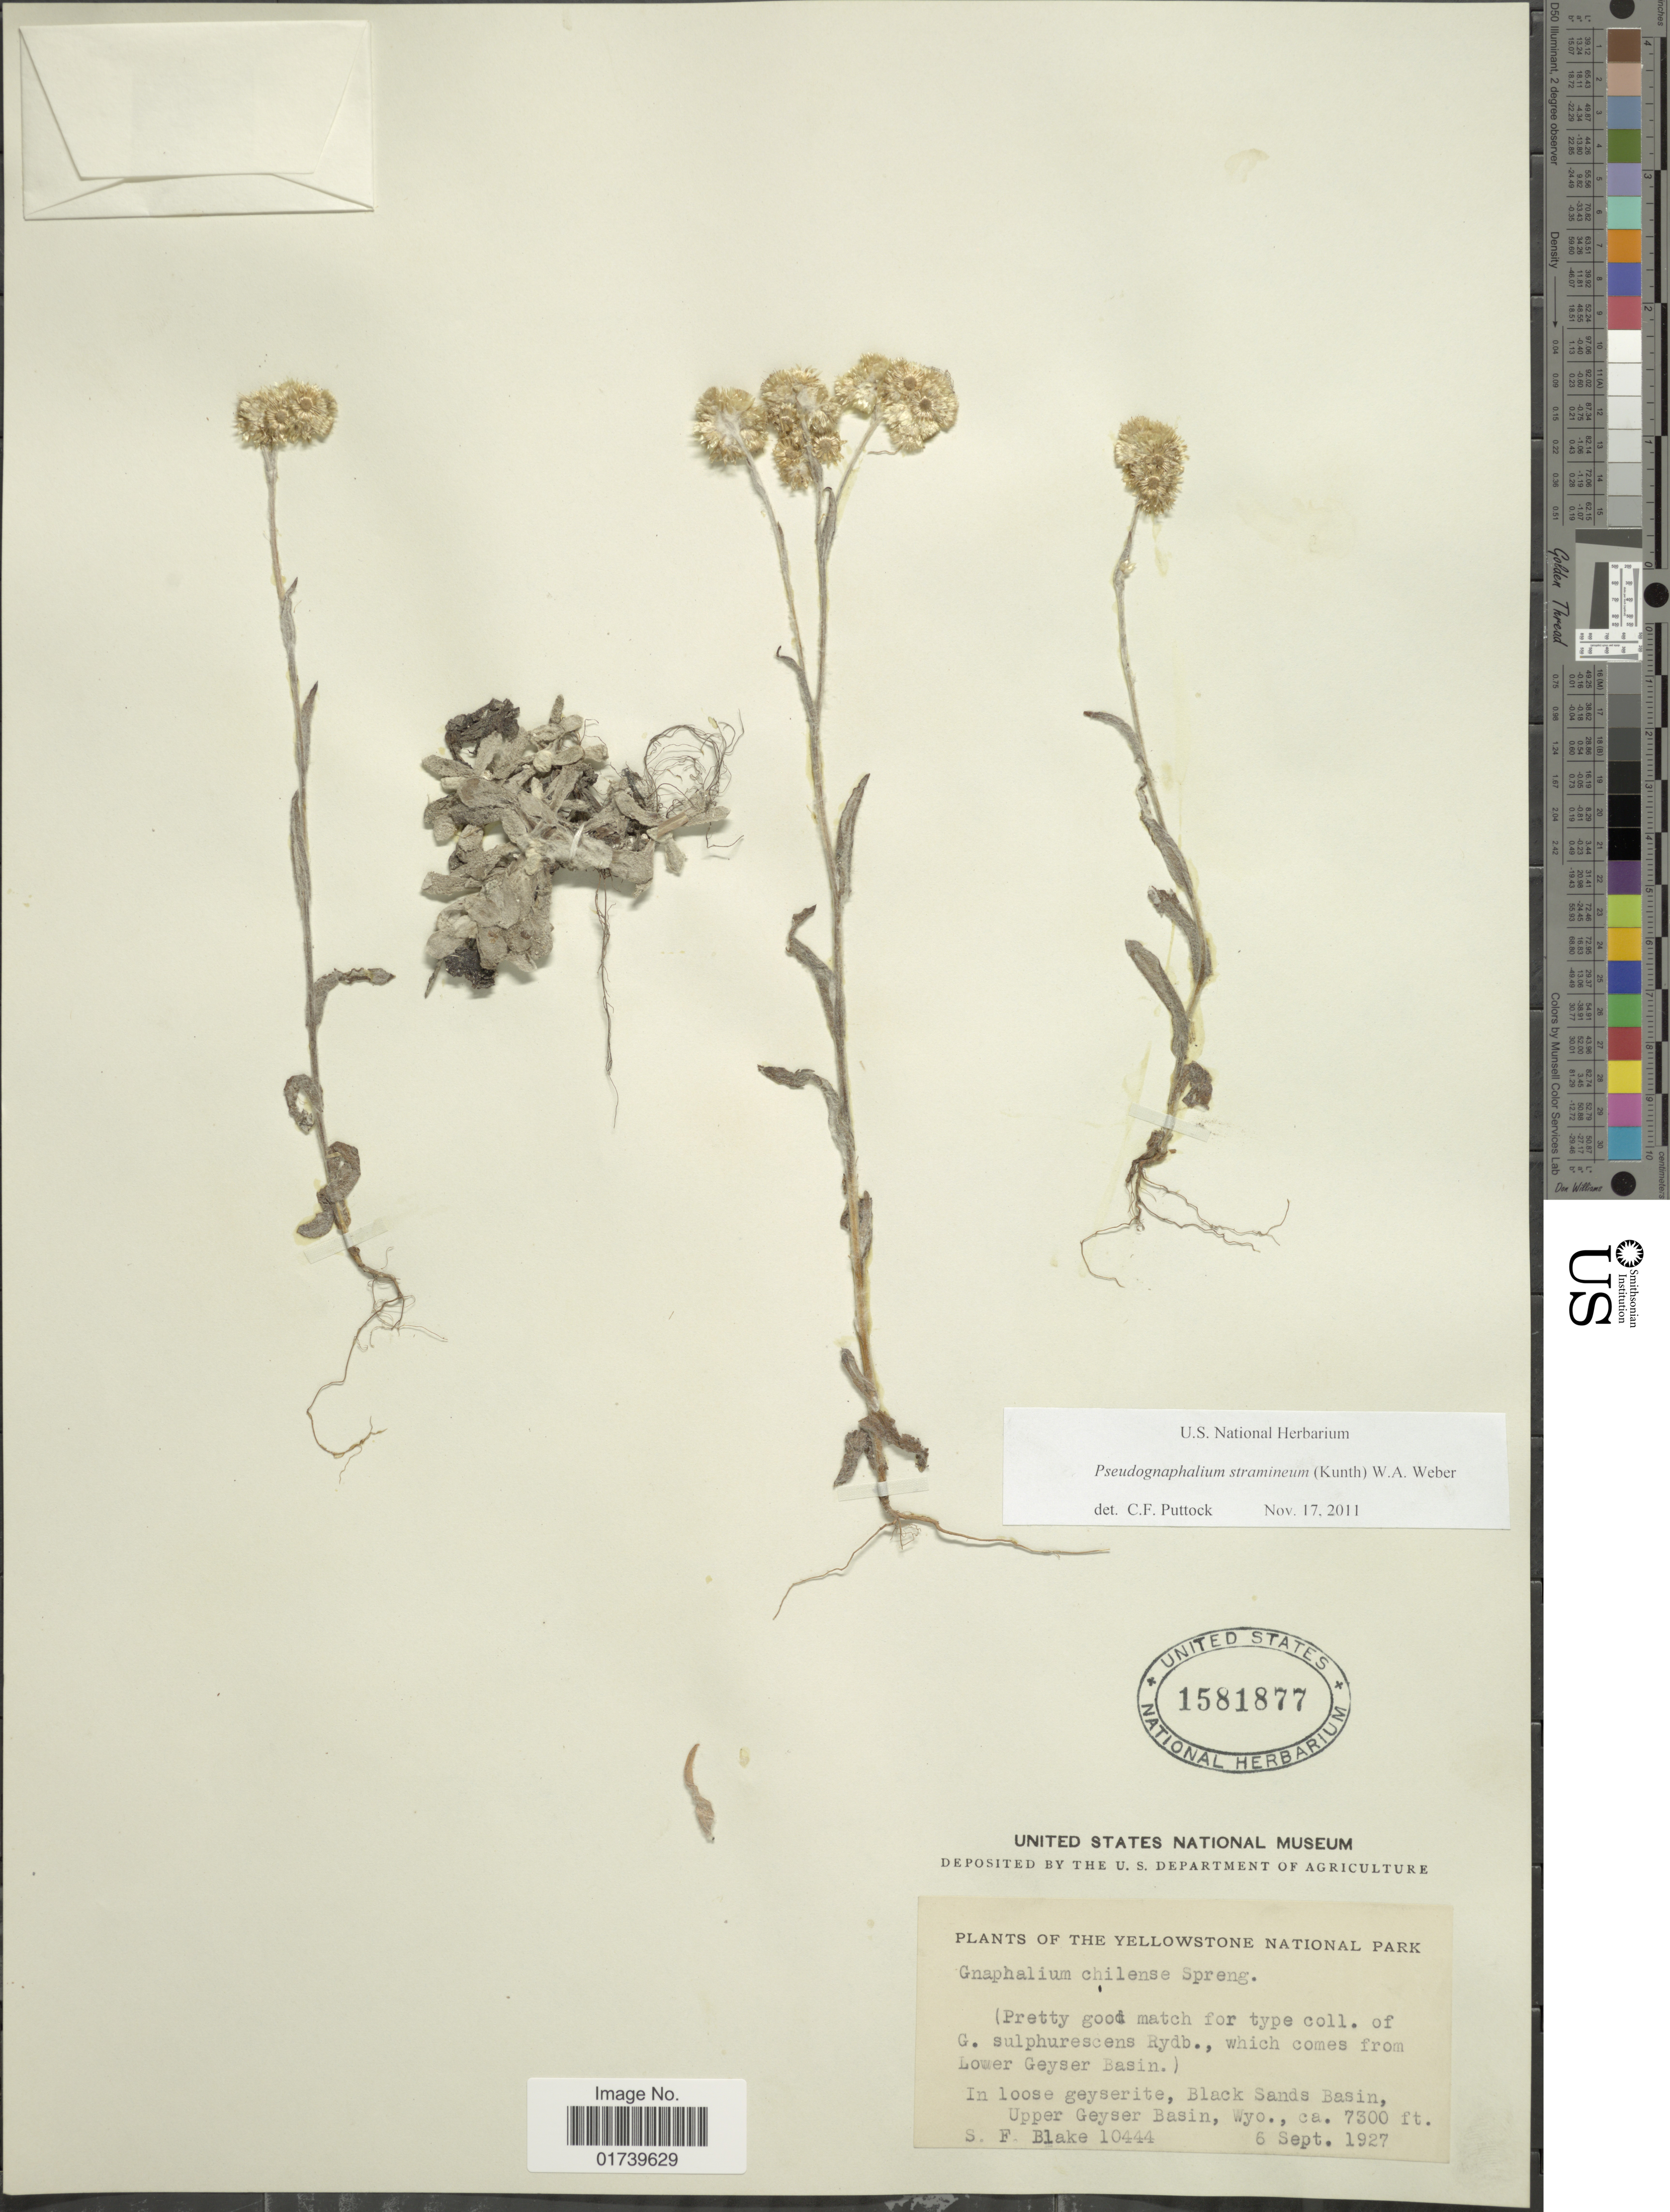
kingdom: Plantae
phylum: Tracheophyta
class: Magnoliopsida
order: Asterales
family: Asteraceae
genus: Pseudognaphalium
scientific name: Pseudognaphalium stramineum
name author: (Kunth) Anderb.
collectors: S. Blake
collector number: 10444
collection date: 1927-09-06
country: United States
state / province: Wyoming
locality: In loose geyserite, Black Sands Basin, Upper Geyser Basin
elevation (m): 2225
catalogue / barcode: US 1581877